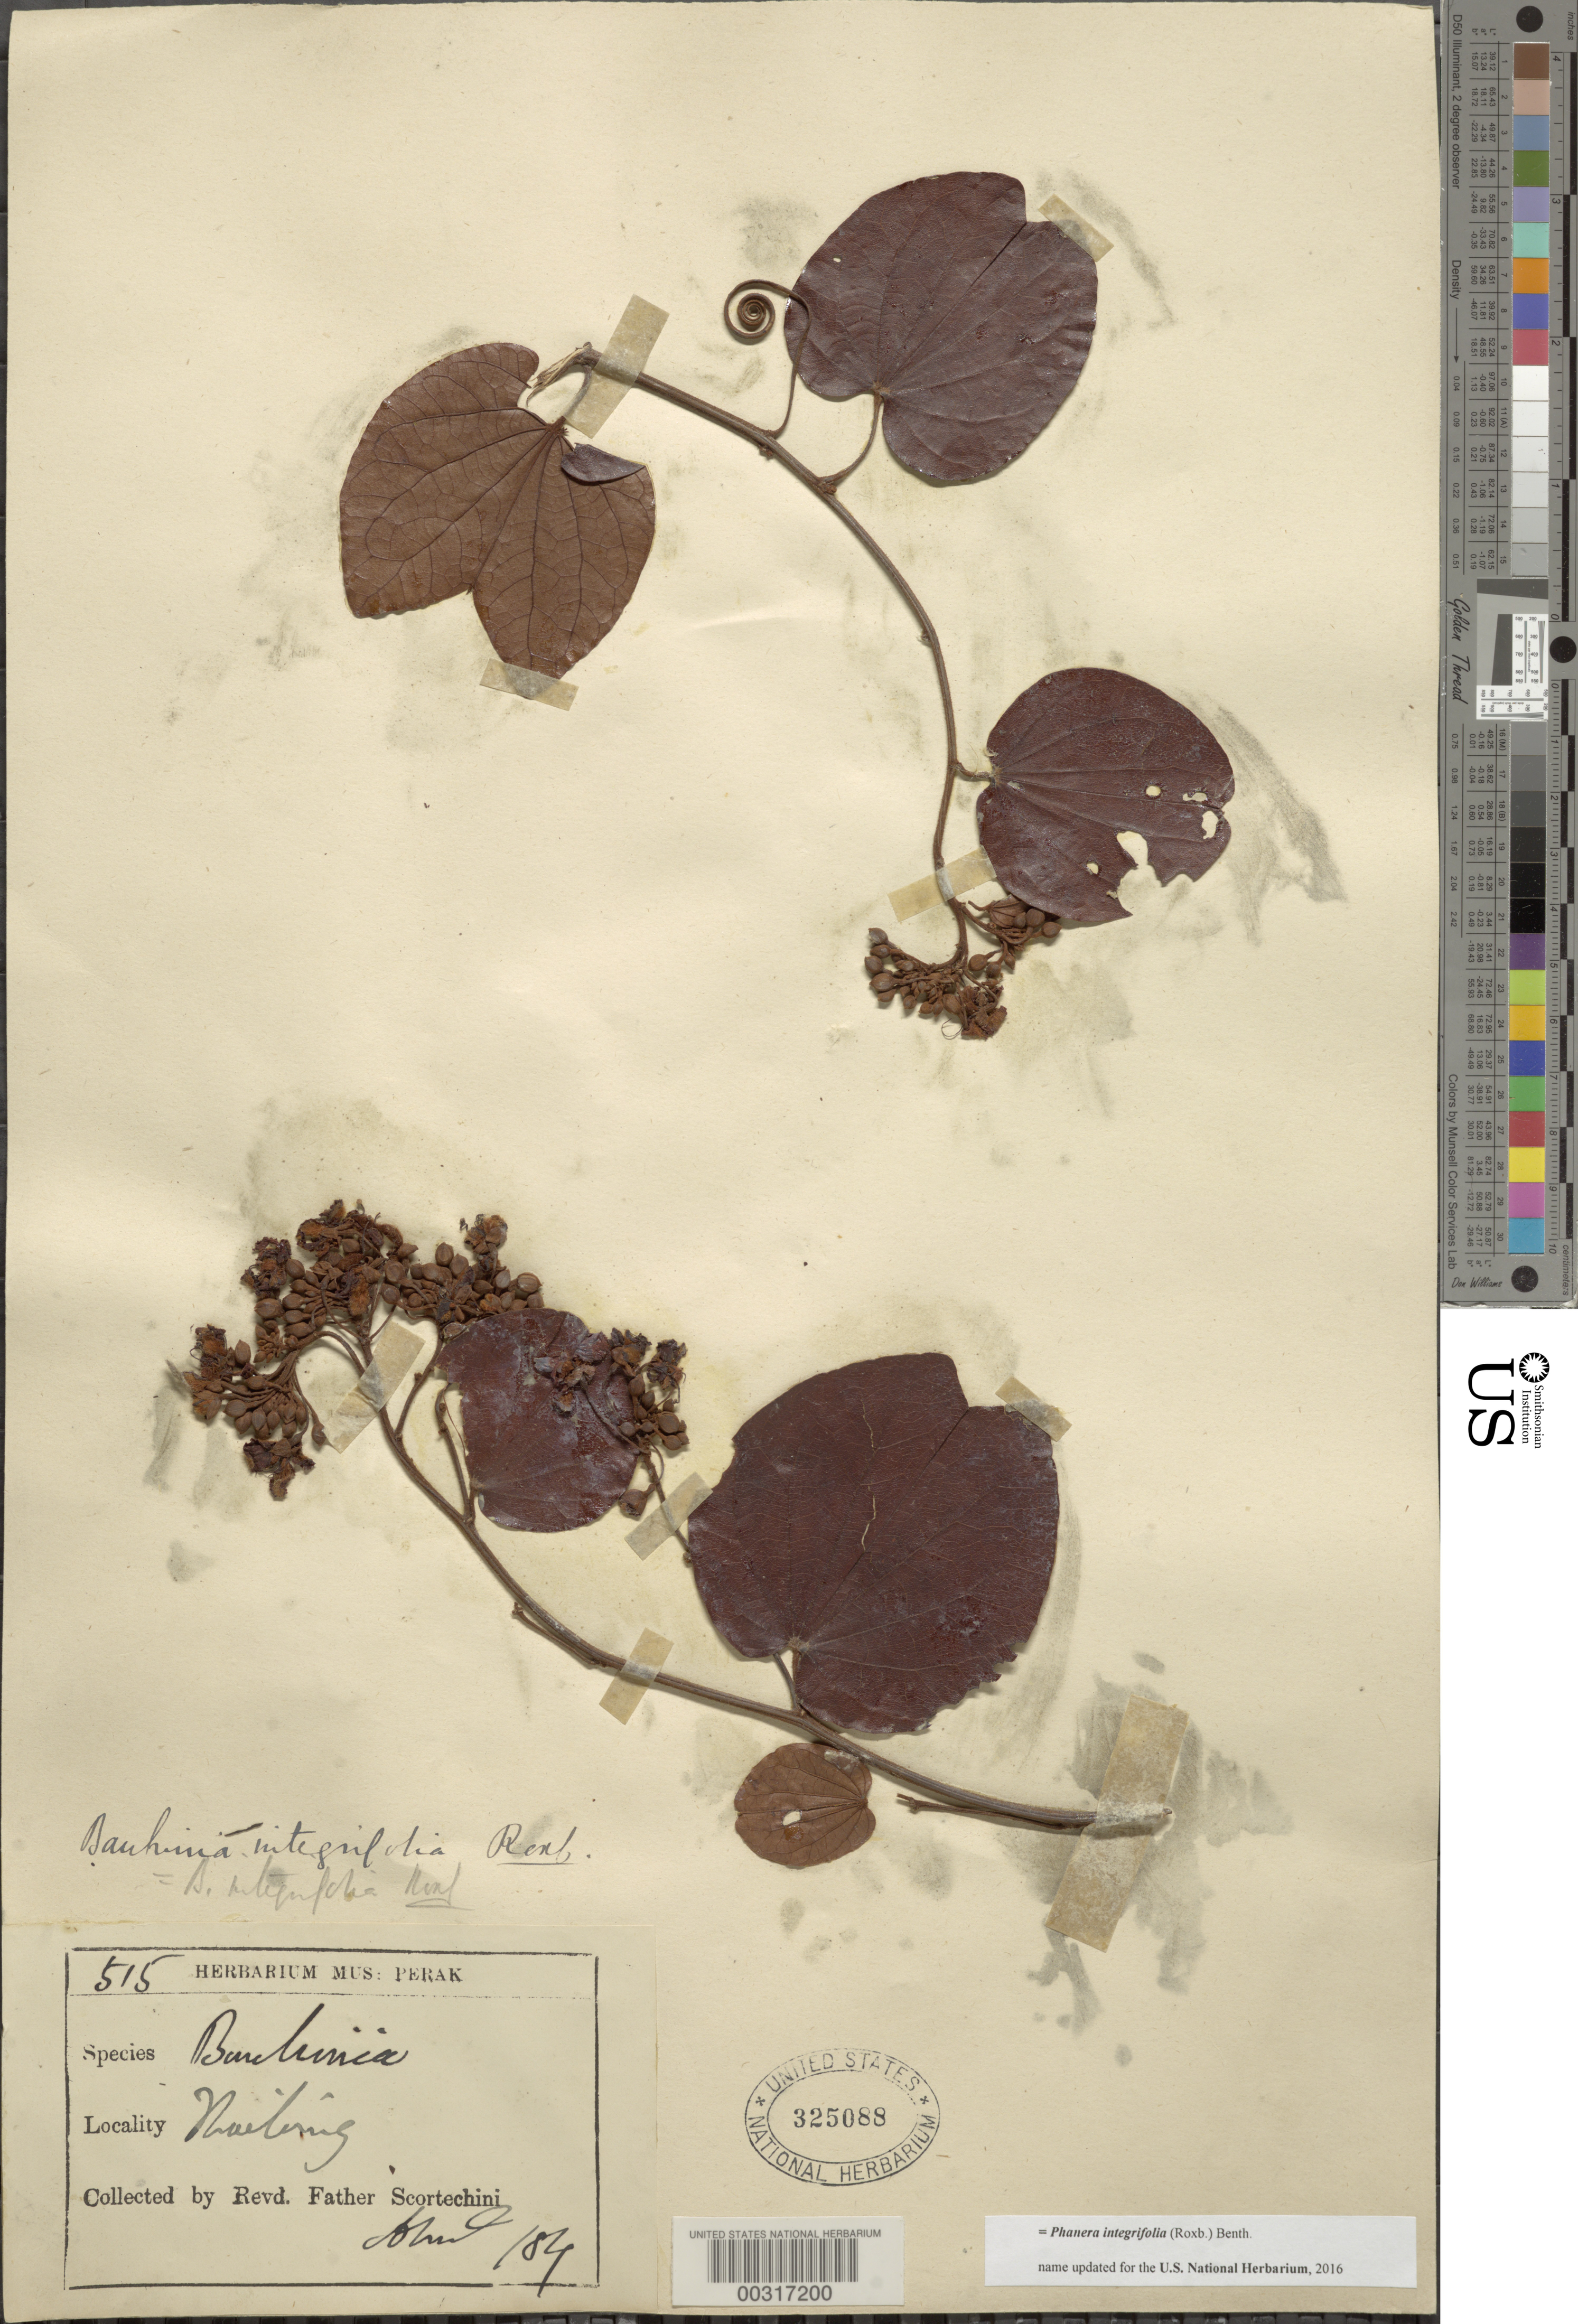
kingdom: Plantae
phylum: Tracheophyta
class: Magnoliopsida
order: Fabales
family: Fabaceae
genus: Phanera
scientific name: Phanera integrifolia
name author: (Roxb.) Benth.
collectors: B. Scortechini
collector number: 515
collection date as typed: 18--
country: Malaysia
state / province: Perak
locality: Nailring [Malay Peninsula]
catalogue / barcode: US 325088